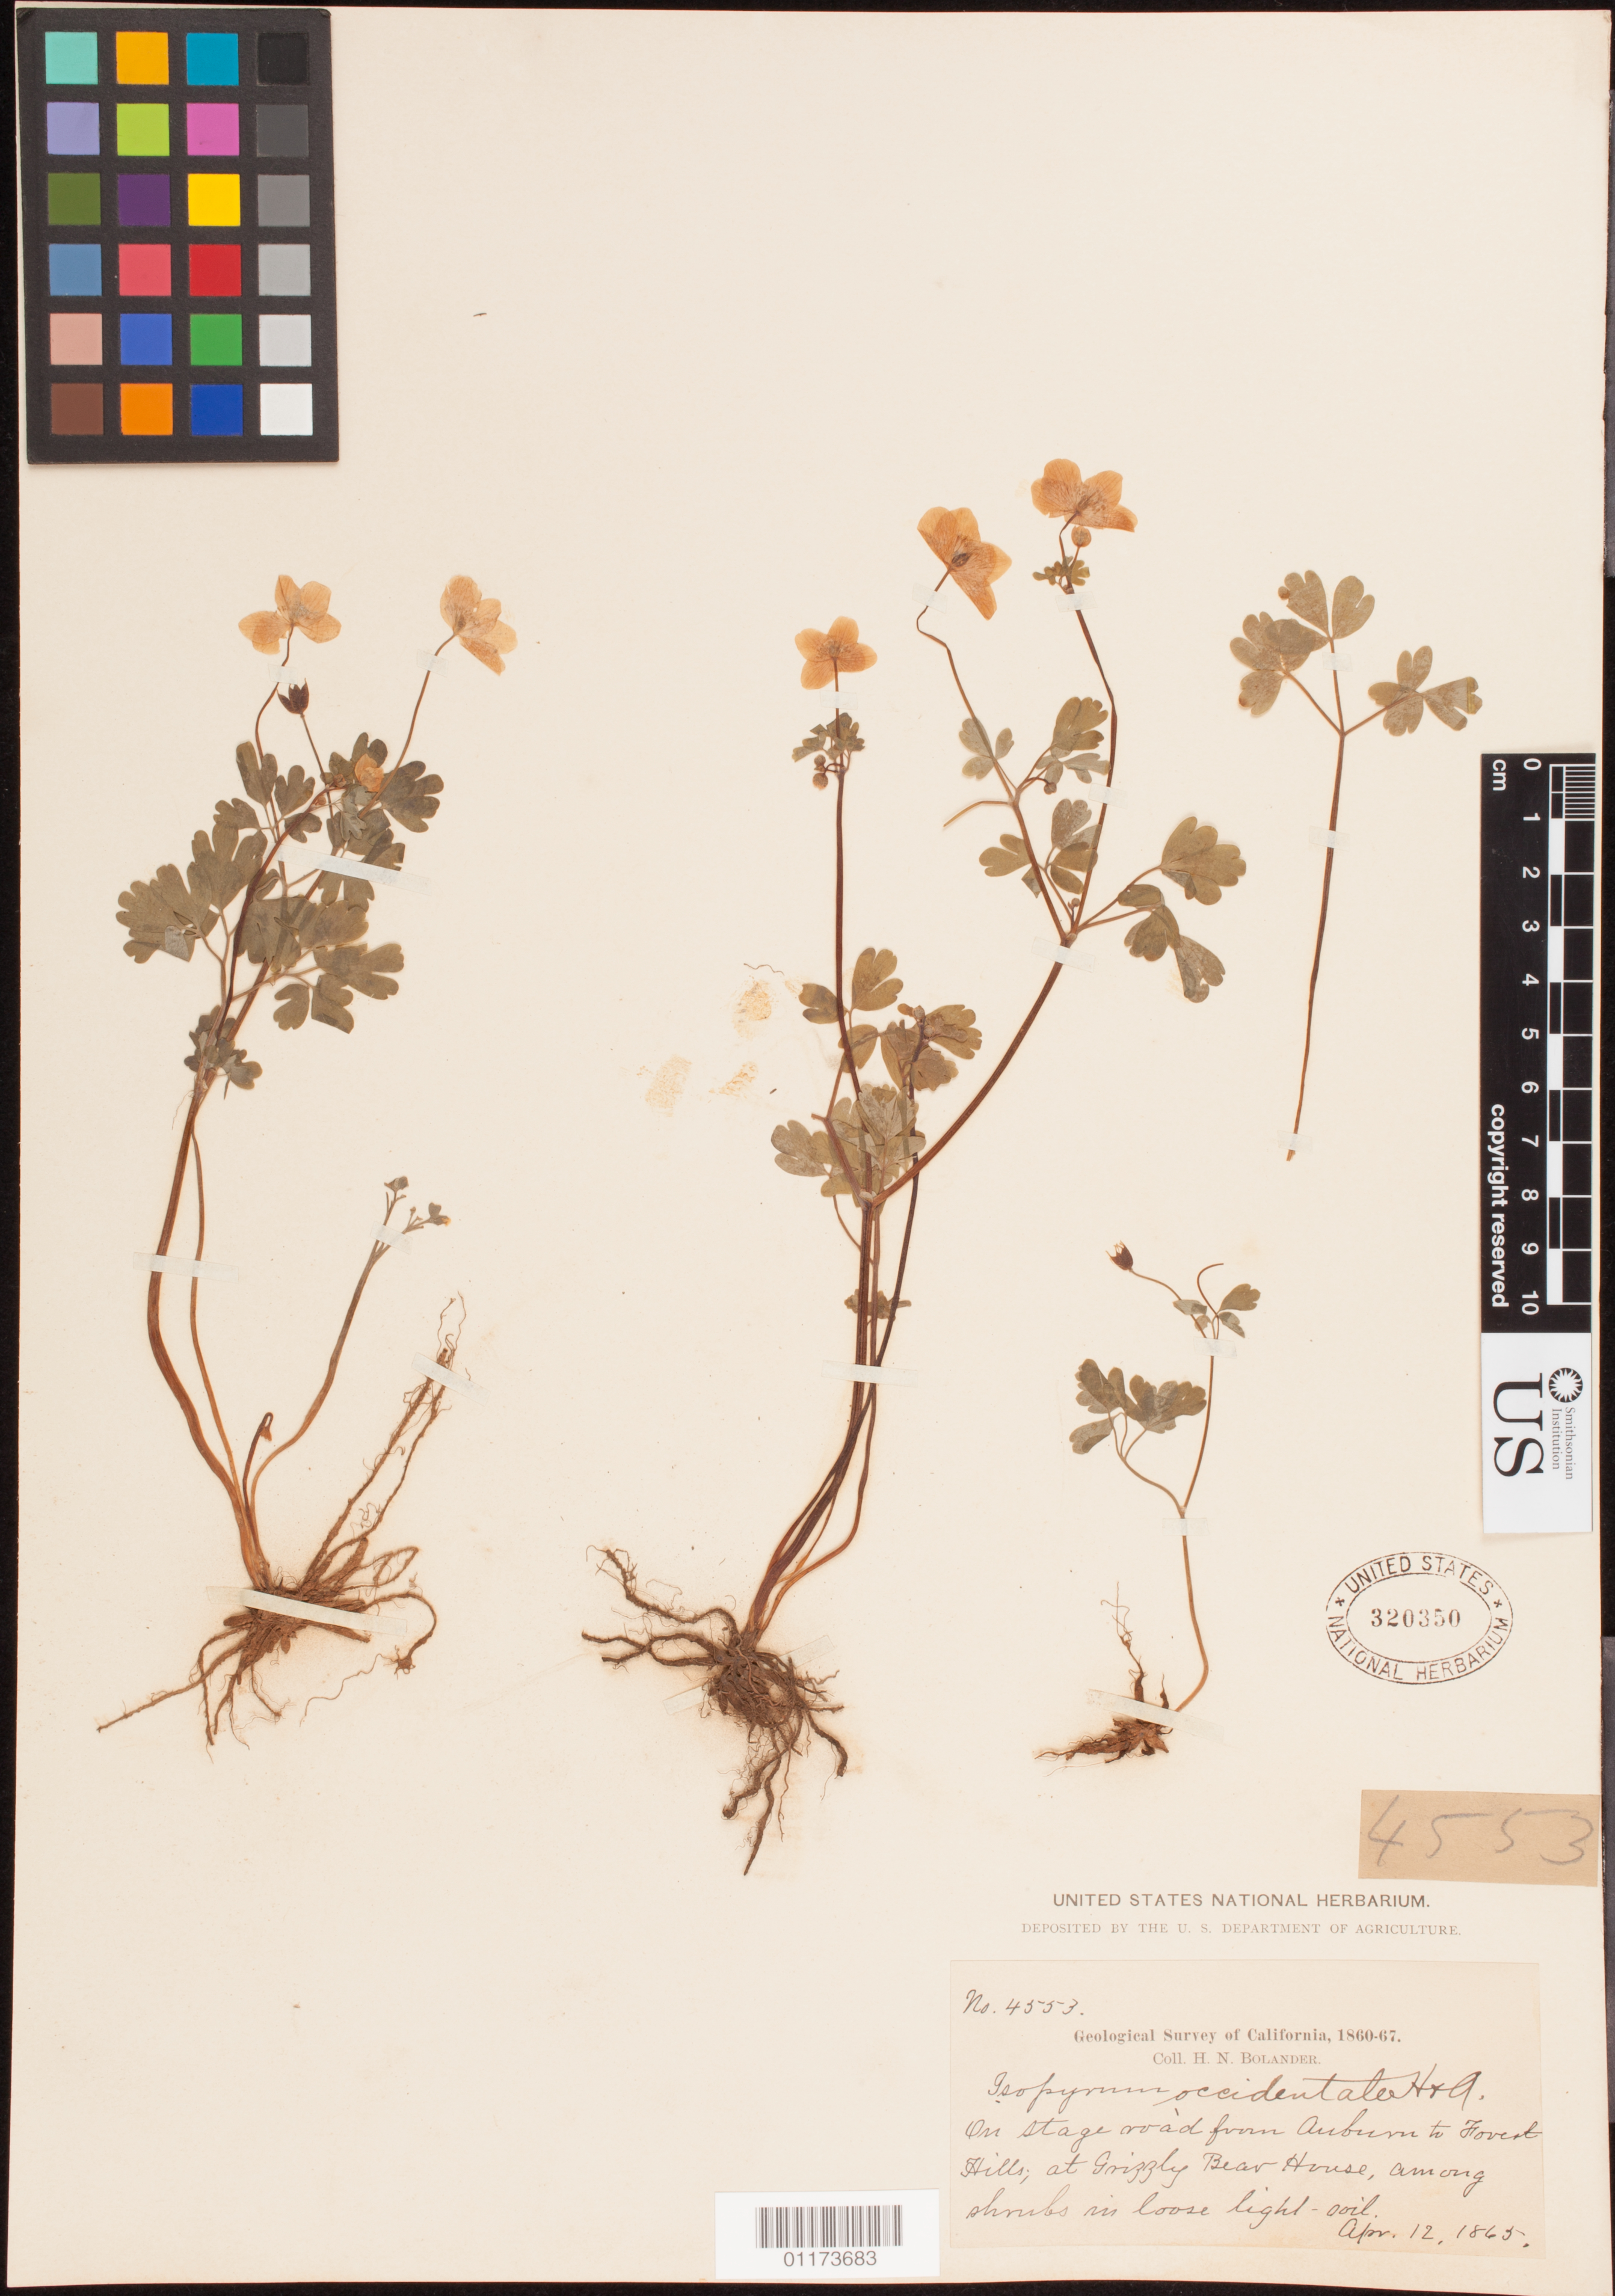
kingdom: Plantae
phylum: Tracheophyta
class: Magnoliopsida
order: Ranunculales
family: Ranunculaceae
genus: Enemion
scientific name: Enemion occidentale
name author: (Hook. & Arn.) J.R. Drumm. & Hutch.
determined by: Strong, Mark T., (BOT), Smithsonian Institution - National Museum of Natural History (UNITED STATES)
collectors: H. Bolander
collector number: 4553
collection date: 1865-04-12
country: United States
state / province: California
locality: On stage road from Auburn to Forest Hills; at Grizzly Bear House.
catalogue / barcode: US 320350